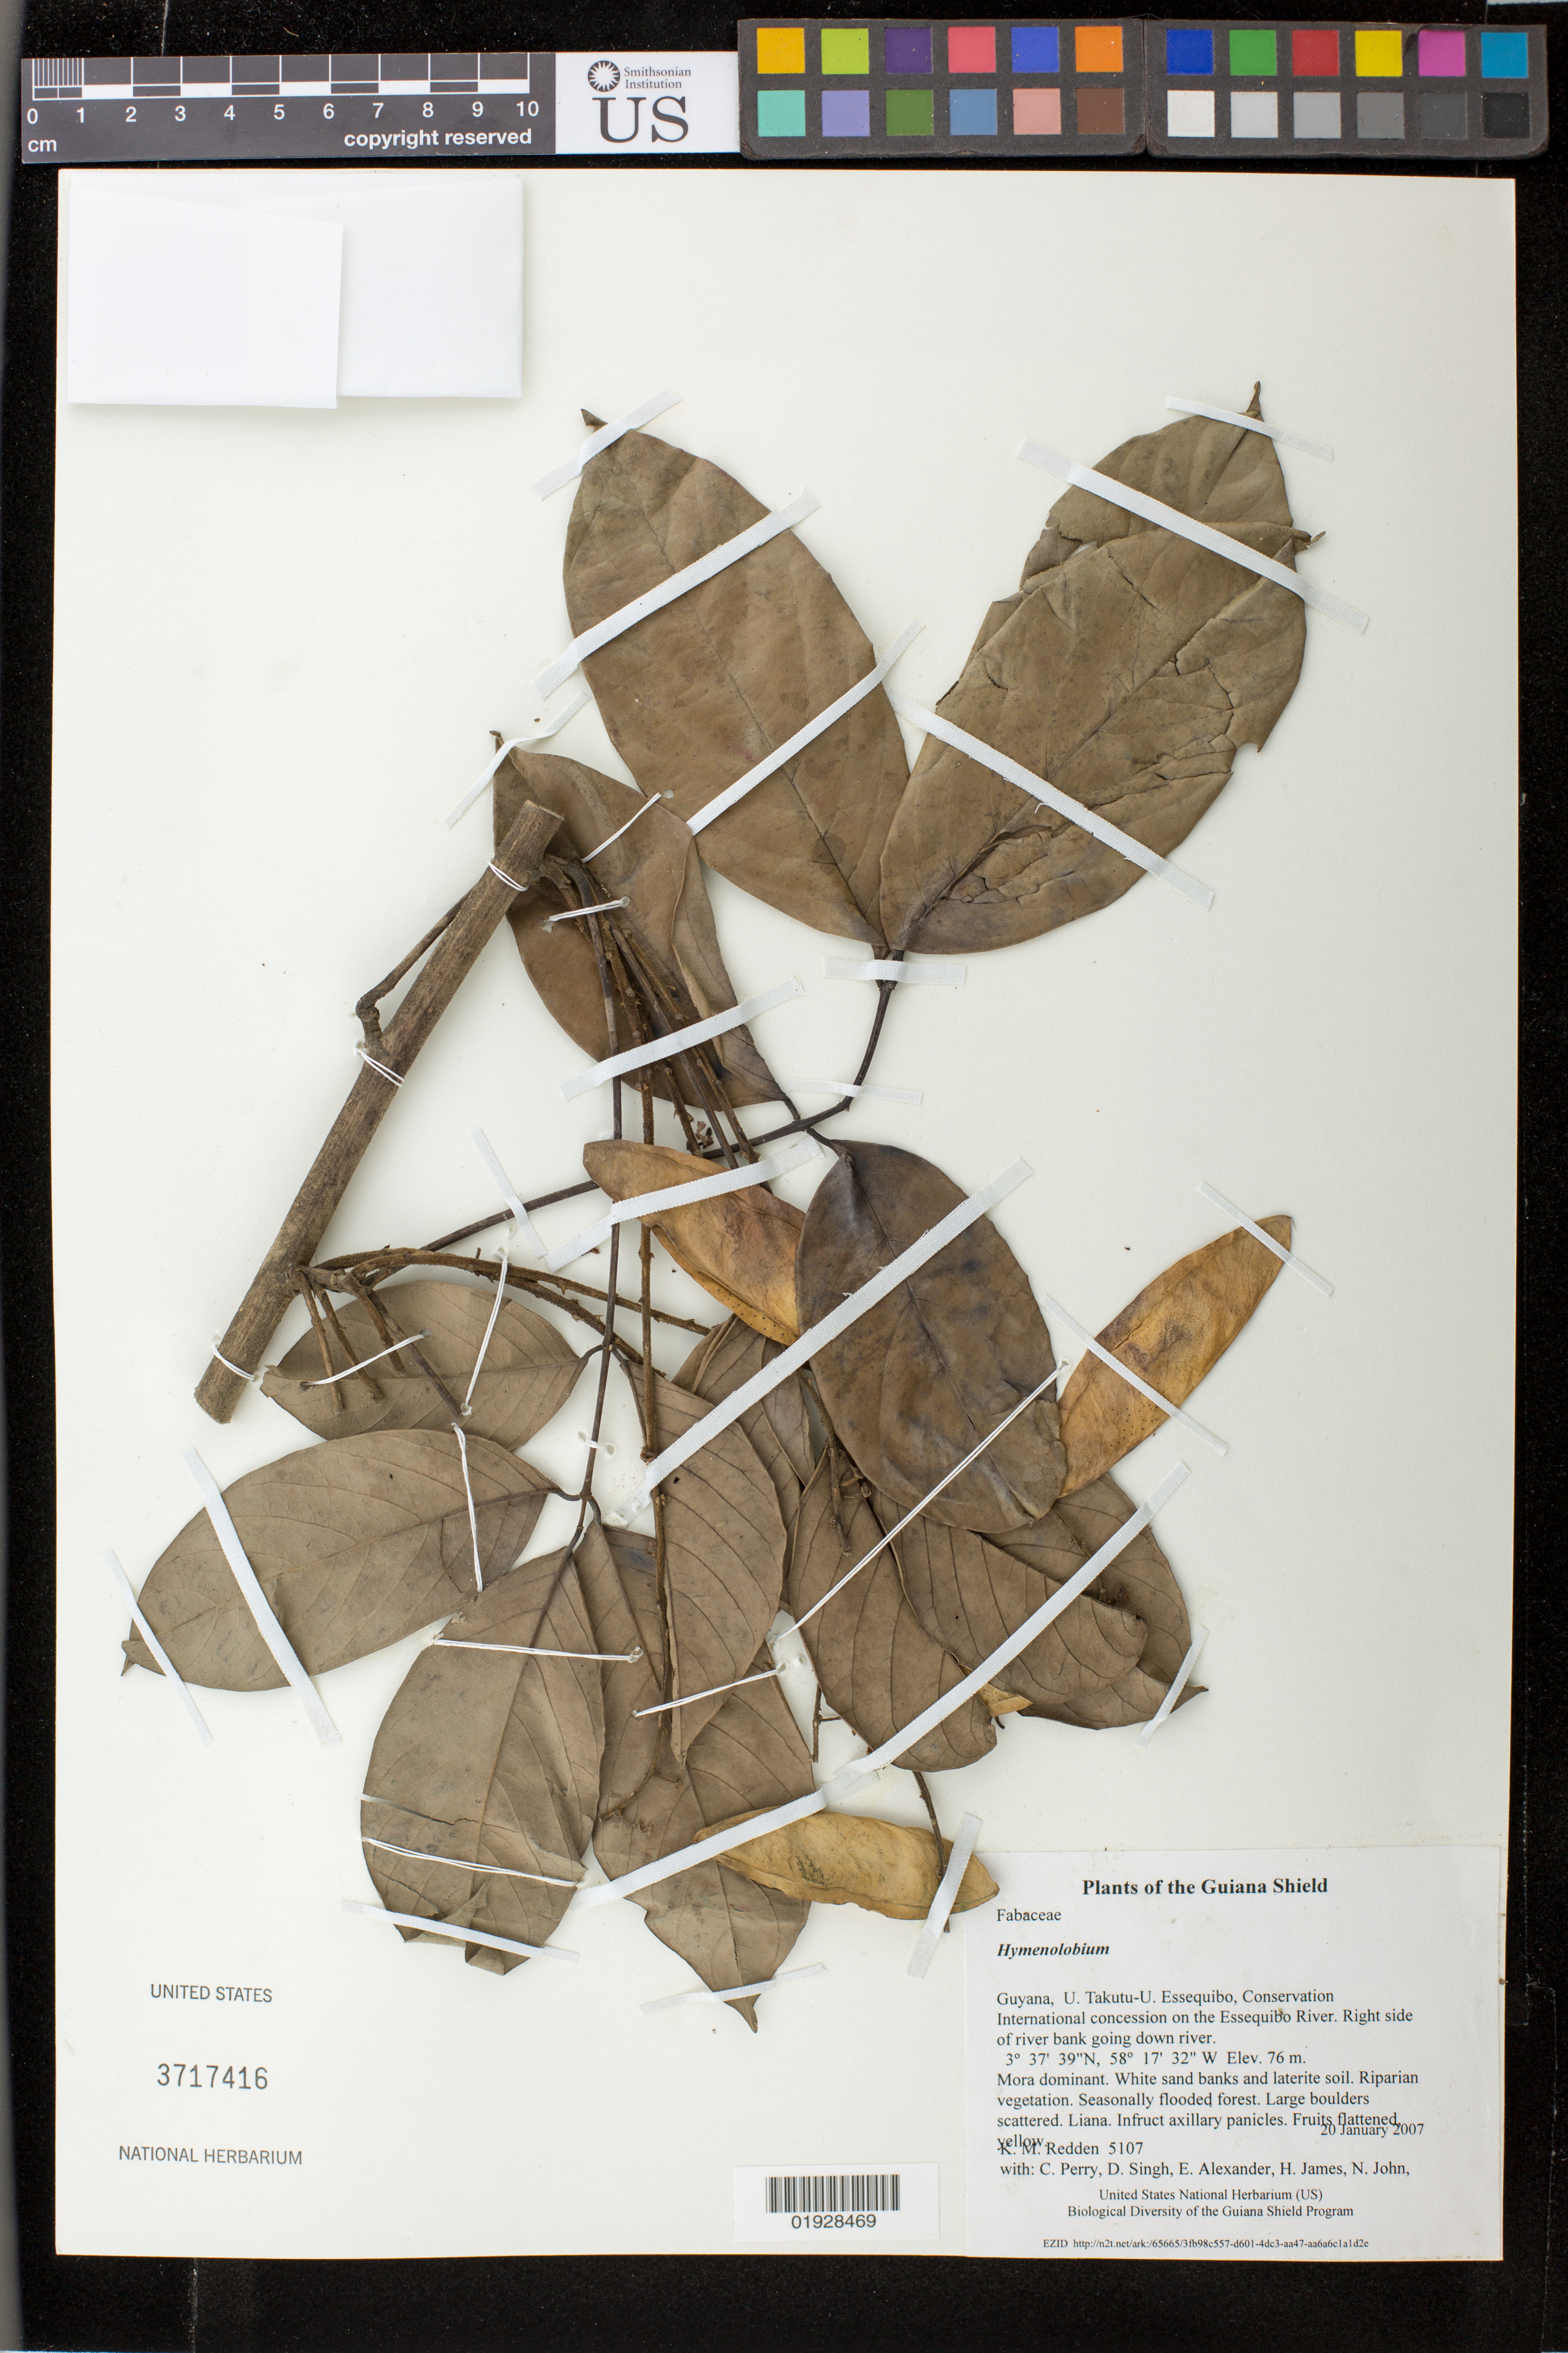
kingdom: Plantae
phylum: Tracheophyta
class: Magnoliopsida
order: Fabales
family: Fabaceae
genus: Hymenolobium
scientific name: Hymenolobium sp.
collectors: K. M. Redden, C. Perry, D. Singh, E. Alexander, H. James, N. John, H. Simon & E. Joseph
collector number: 5107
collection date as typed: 20 January 2007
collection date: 2007-01-20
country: Guyana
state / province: U. Takutu-U. Essequibo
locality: Conservation International concession on the Essequibo River. Right side of river bank going down river.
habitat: Mora dominant. White sand banks and laterite soil. Riparian vegetation. Seasonally flooded forest. Large boulders scattered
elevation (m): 76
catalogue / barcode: US 3717416